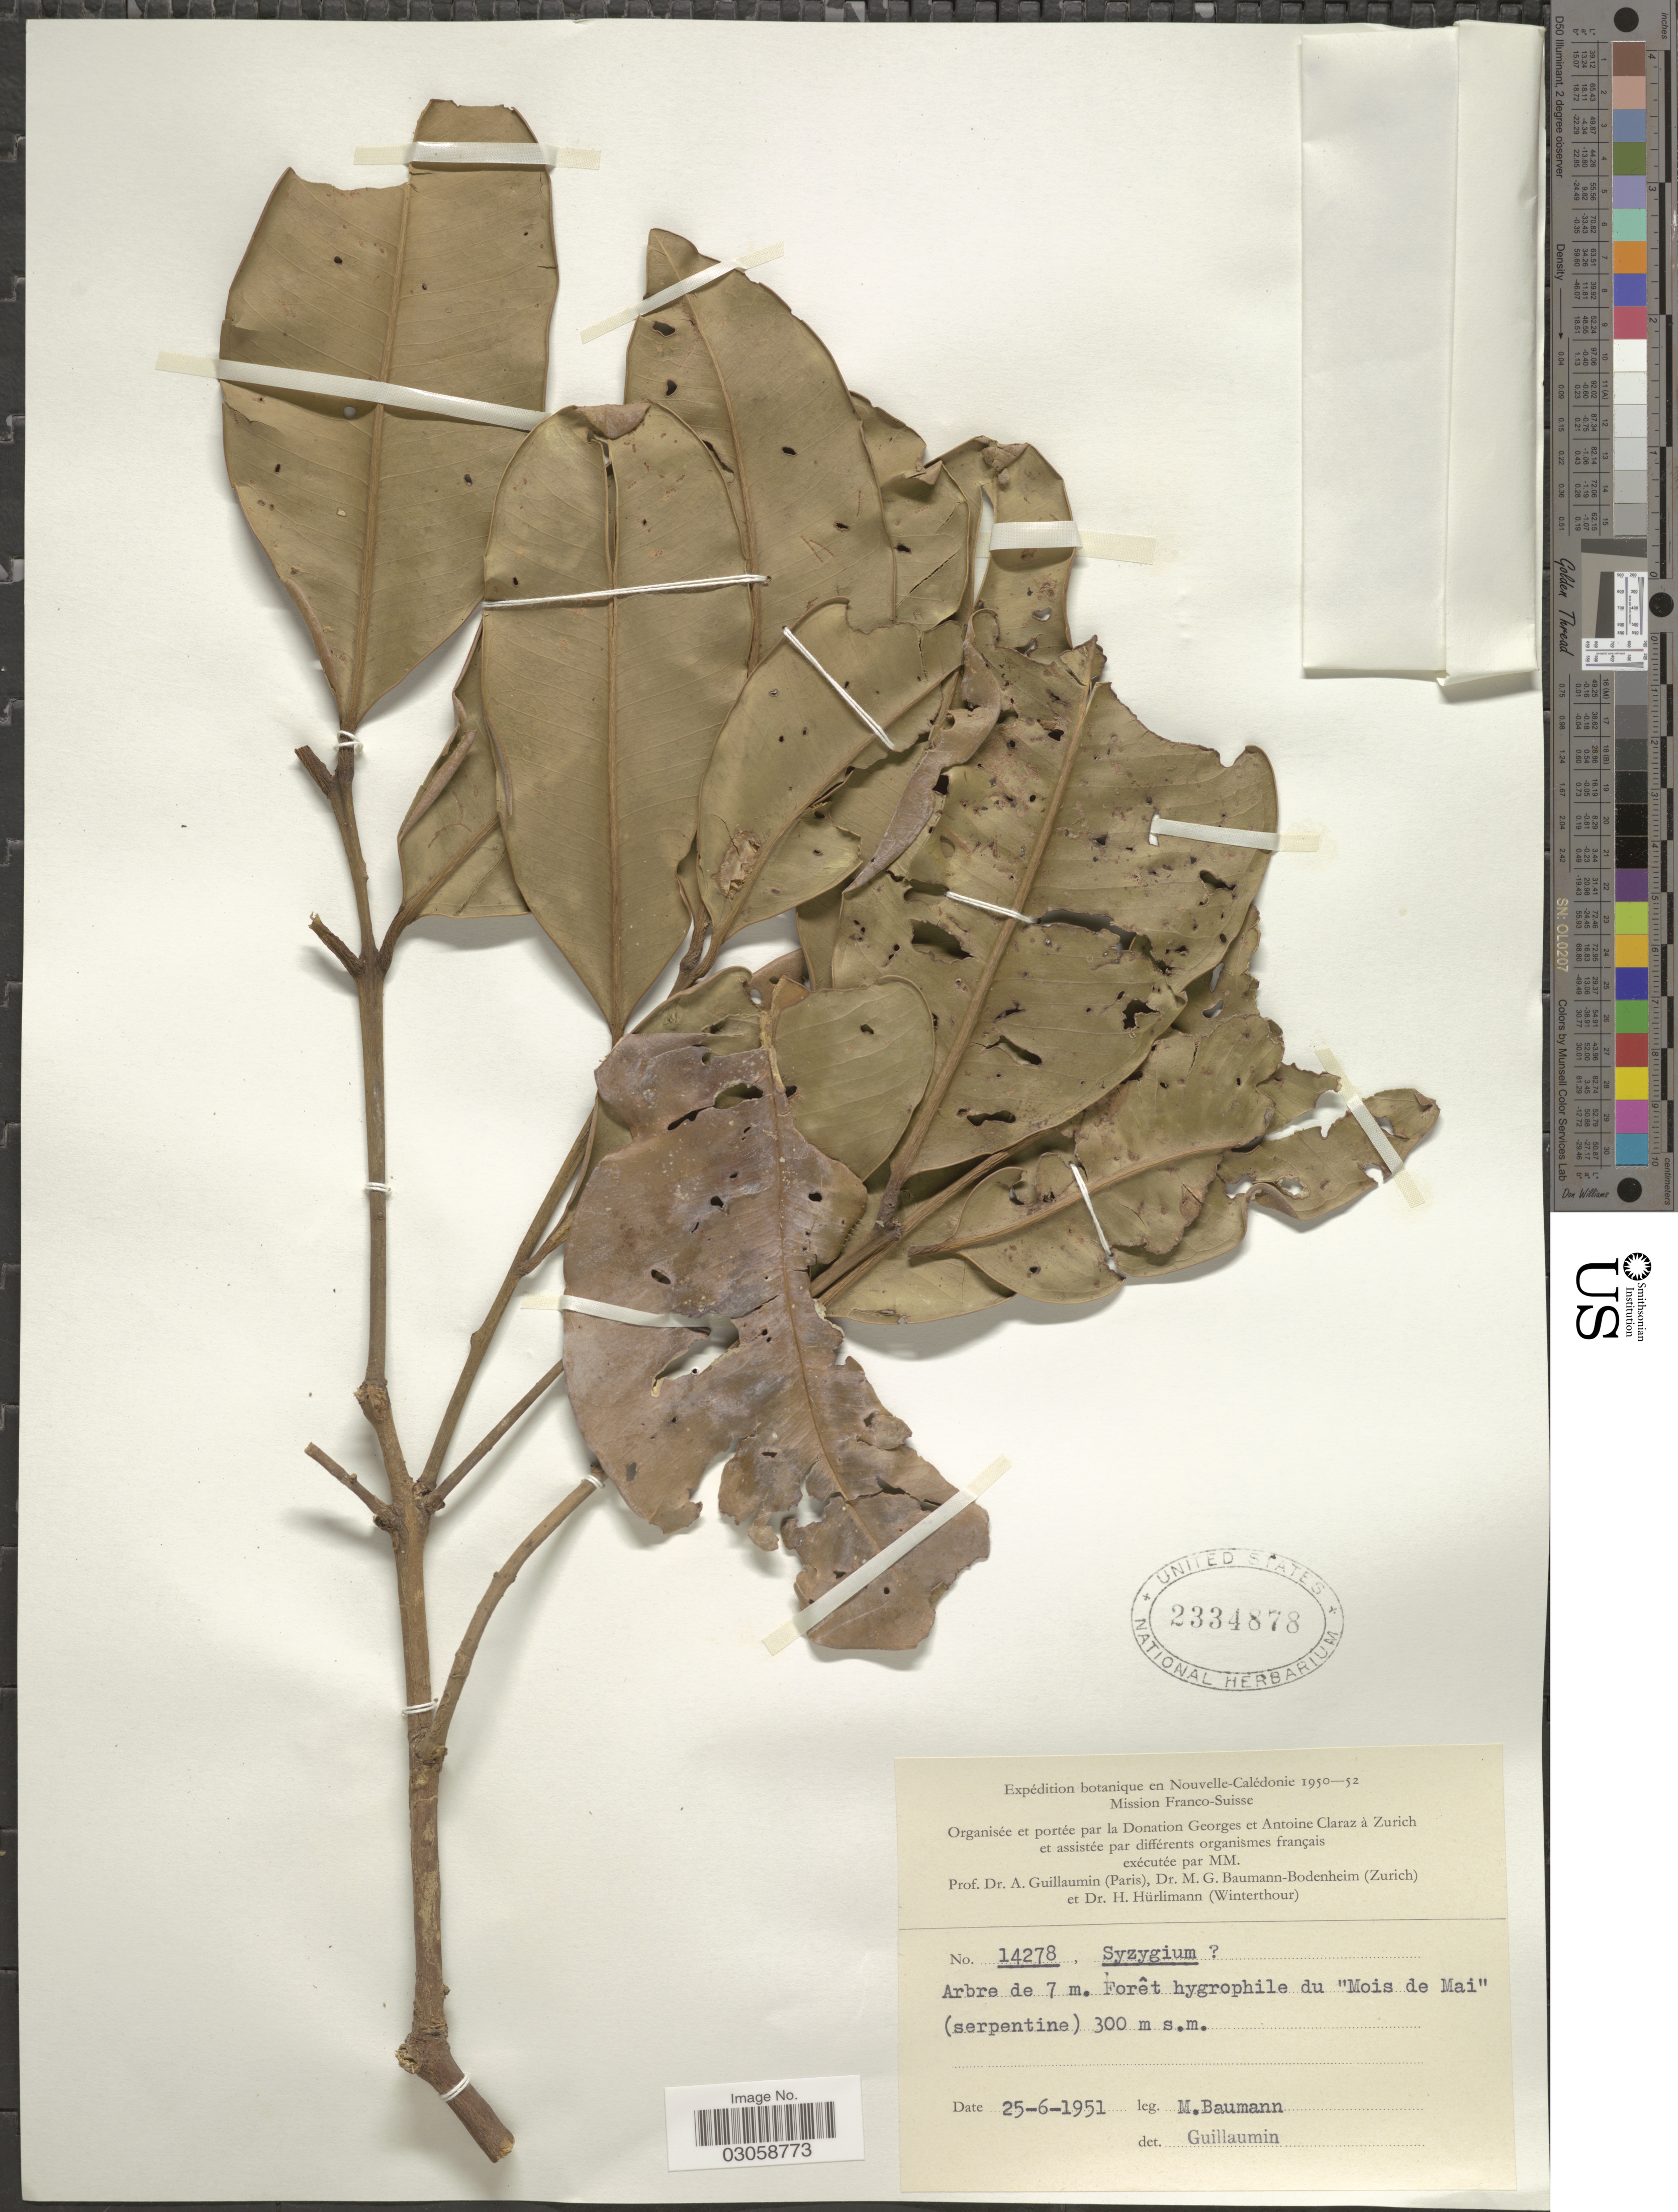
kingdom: Plantae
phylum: Tracheophyta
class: Magnoliopsida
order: Myrtales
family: Myrtaceae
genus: Syzygium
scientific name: Syzygium sp.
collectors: M. Baumann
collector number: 14278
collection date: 1951-06-25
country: New Caledonia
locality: Nouvelle-Calédonie, Forêt hygrophile du "Mois de Mai" (serpentine).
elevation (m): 300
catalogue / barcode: US 2334878